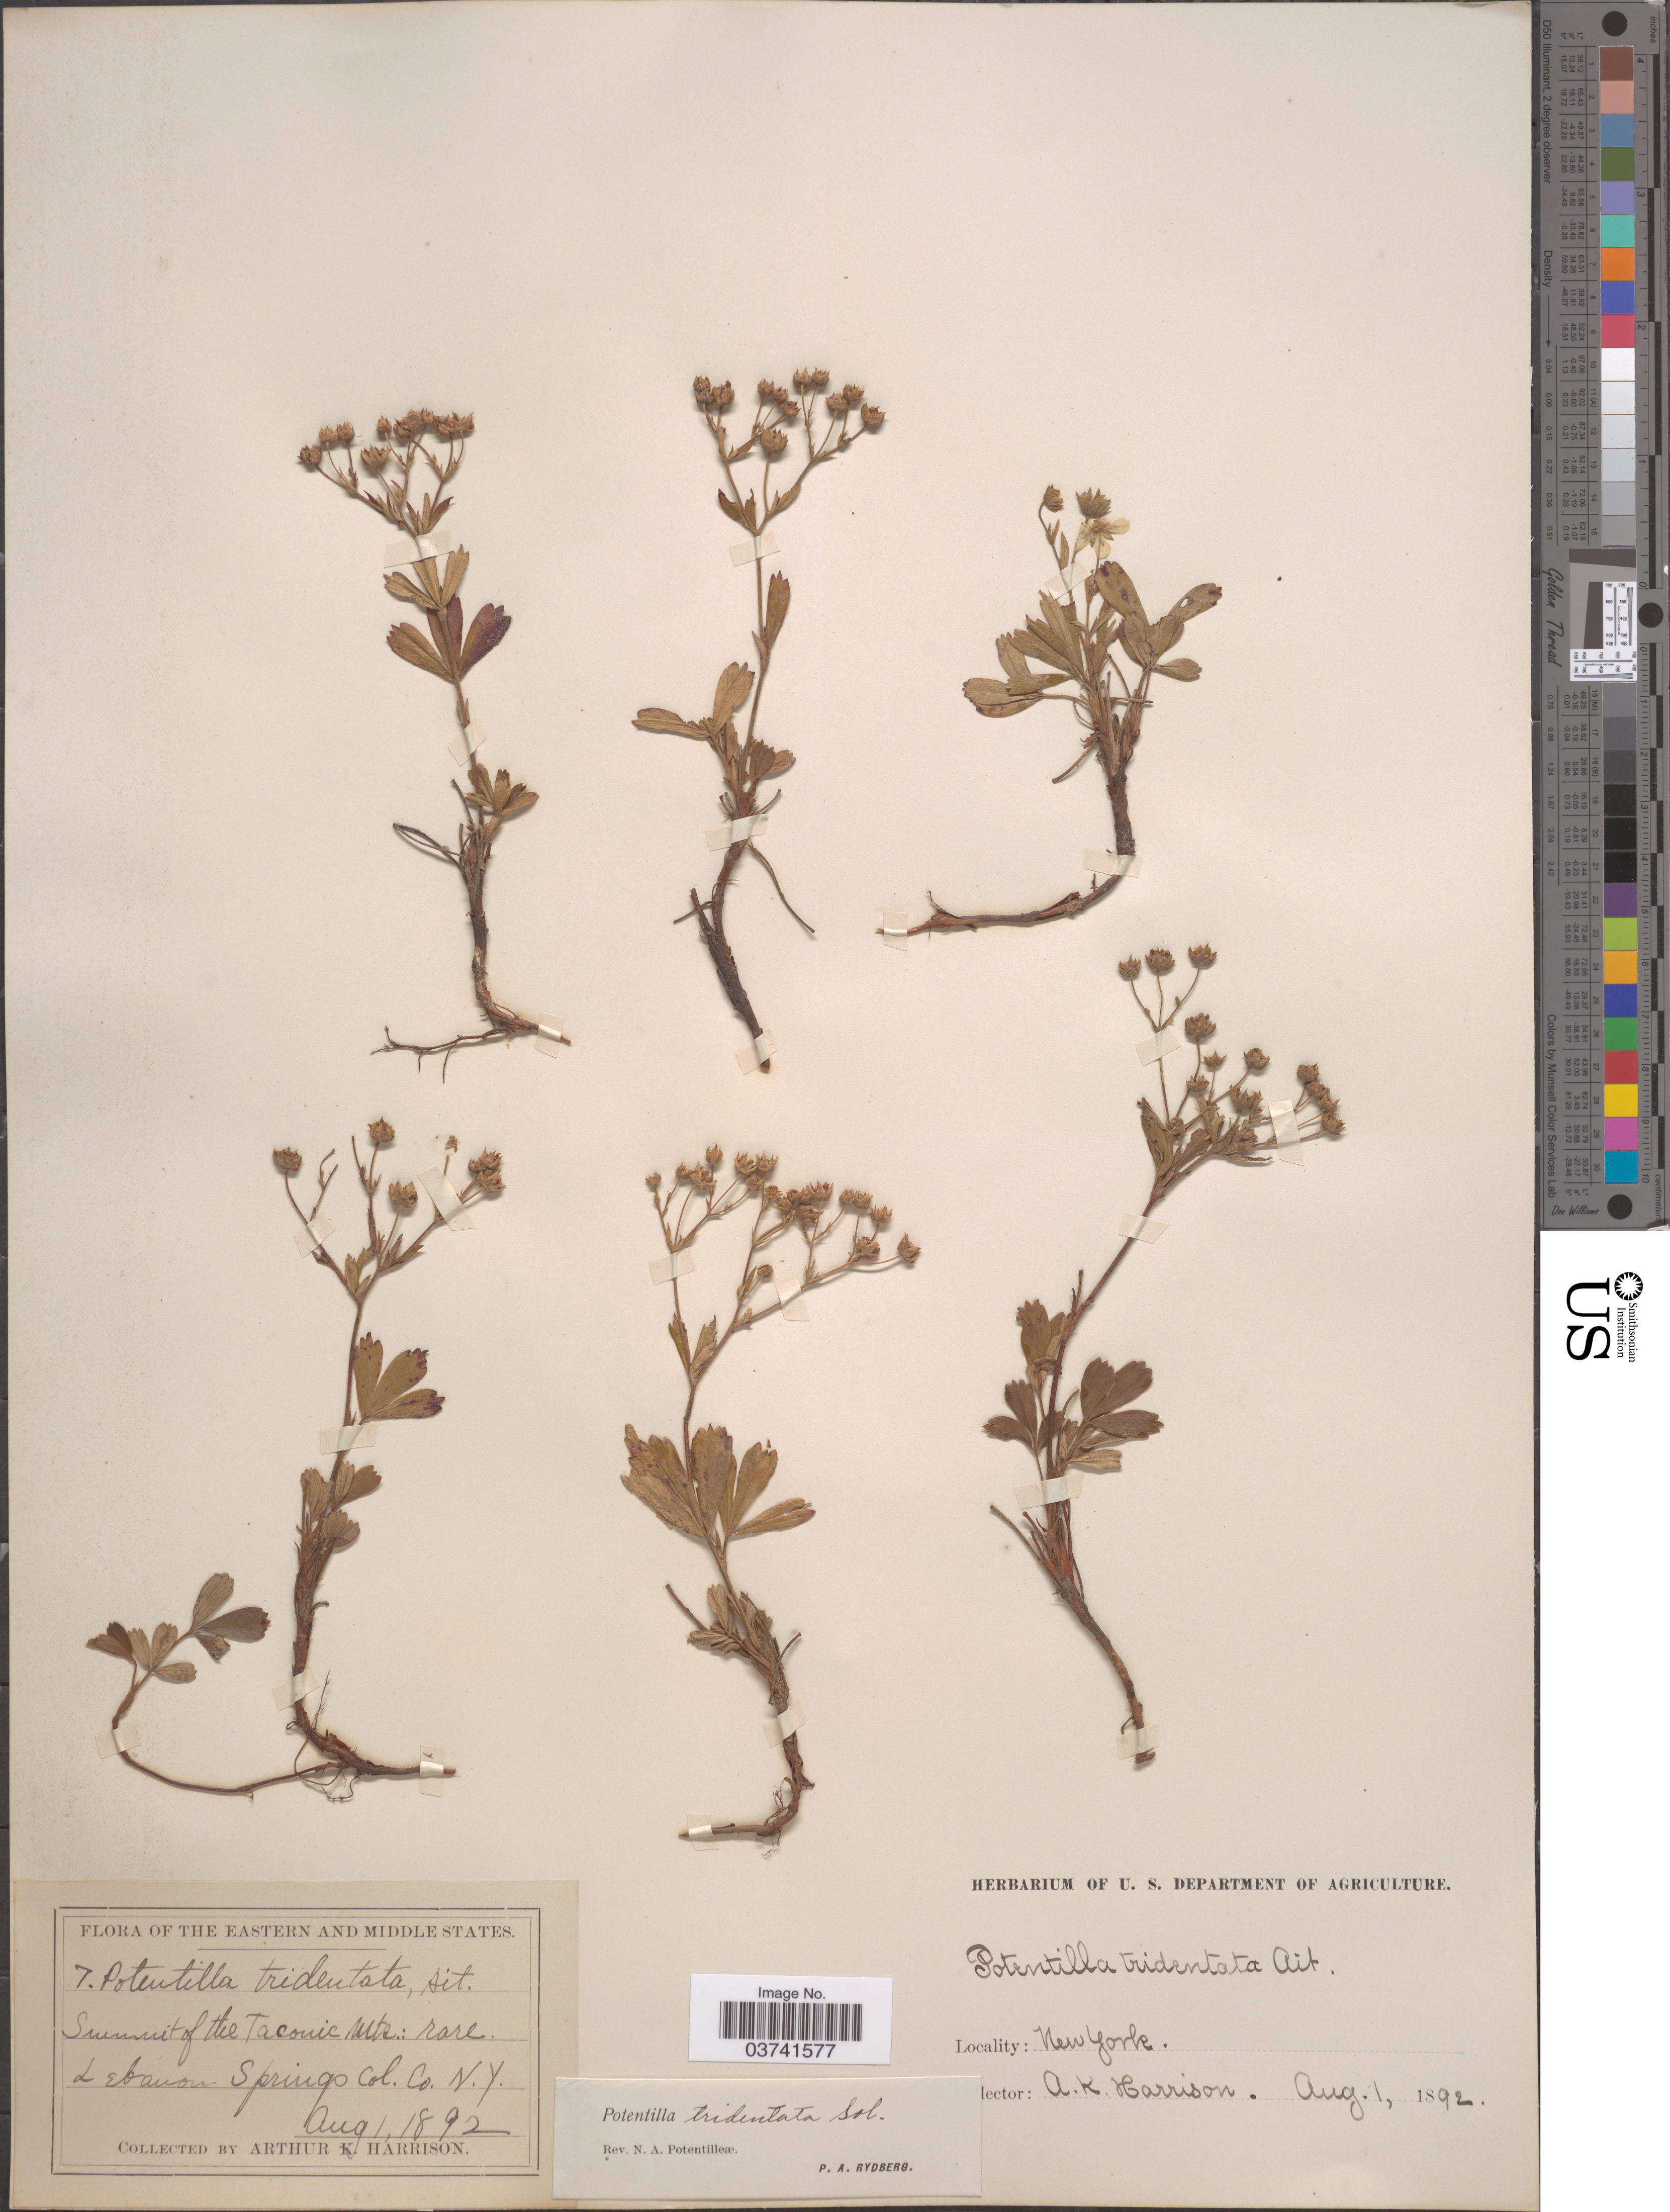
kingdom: Plantae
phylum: Tracheophyta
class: Magnoliopsida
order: Rosales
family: Rosaceae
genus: Potentilla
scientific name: Potentilla tridentata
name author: Aiton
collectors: A. K. Harrison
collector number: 7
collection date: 1892-08-01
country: United States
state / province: New York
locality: Eastern and Middle States. Summit of the Taconic Mts.: Lebanon Springs Col. Co.